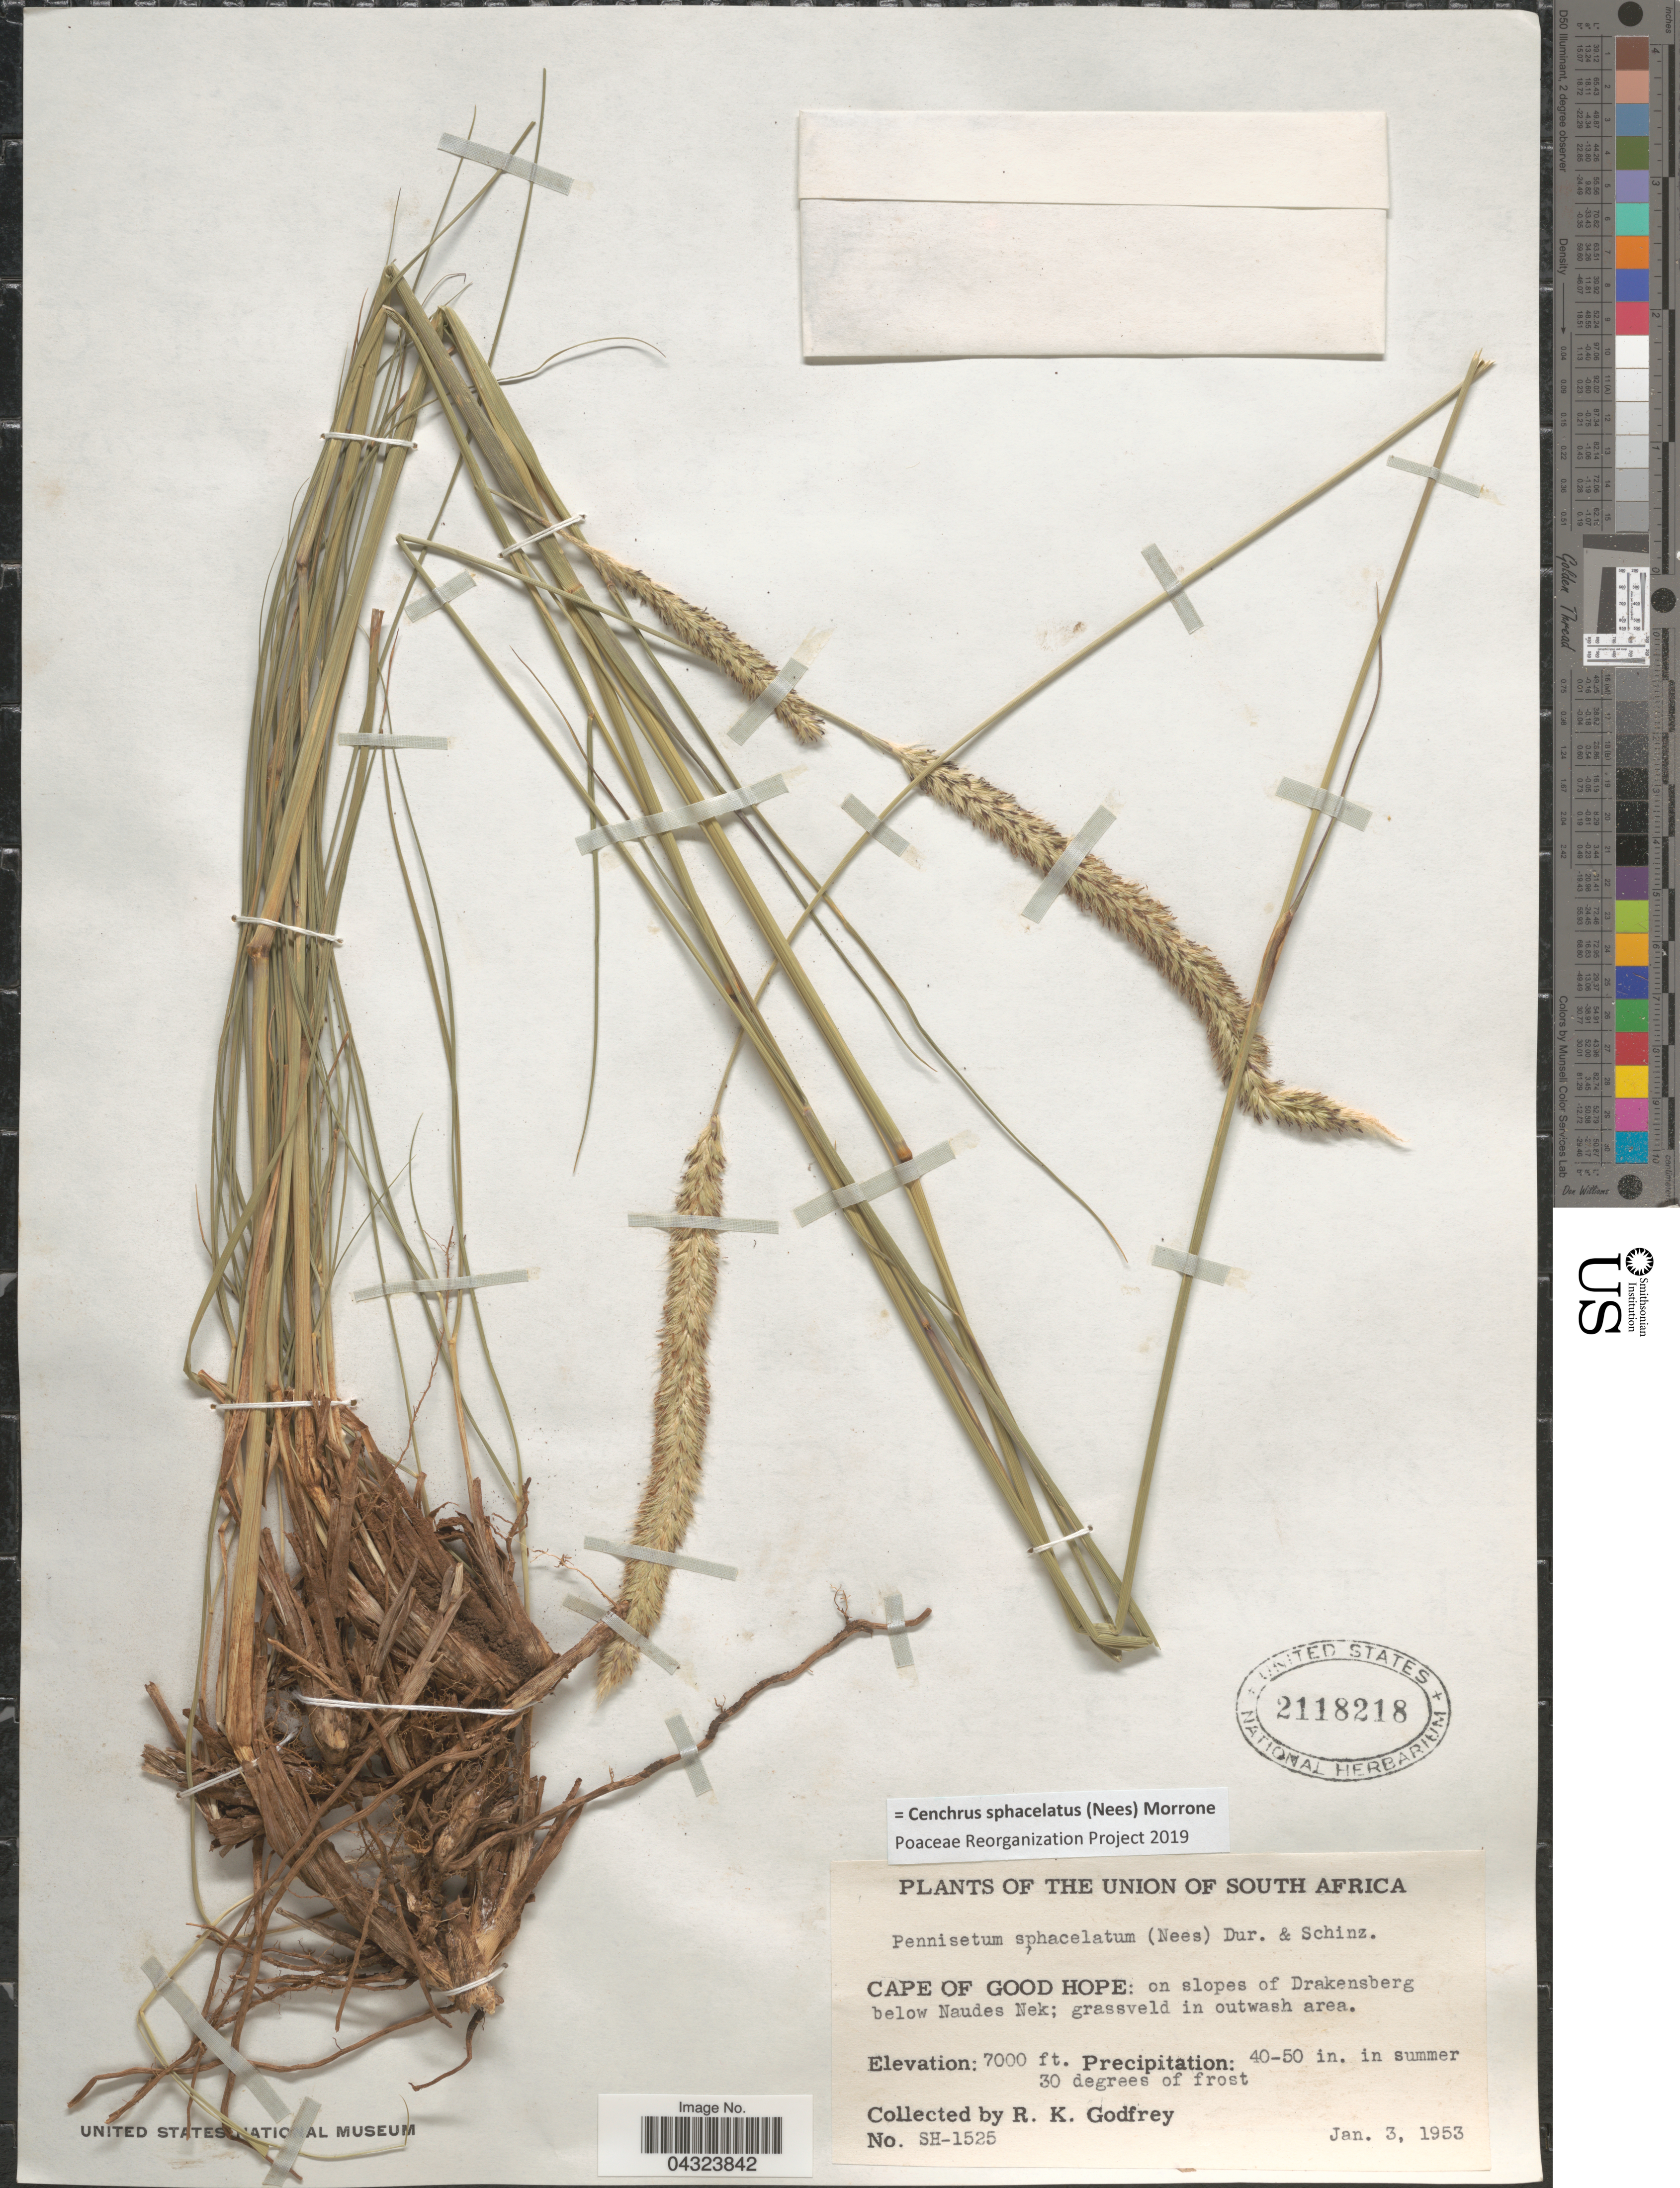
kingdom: Plantae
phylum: Tracheophyta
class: Liliopsida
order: Poales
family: Poaceae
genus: Cenchrus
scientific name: Cenchrus sphacelatus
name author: (Nees) Morrone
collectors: R. K. Godfrey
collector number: SH-1525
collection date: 1953-01-03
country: South Africa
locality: Union of South Africa. Cape of Good Hope: on slopes of Drakensberg below Naudes Nek.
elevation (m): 2134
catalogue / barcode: US 2118218